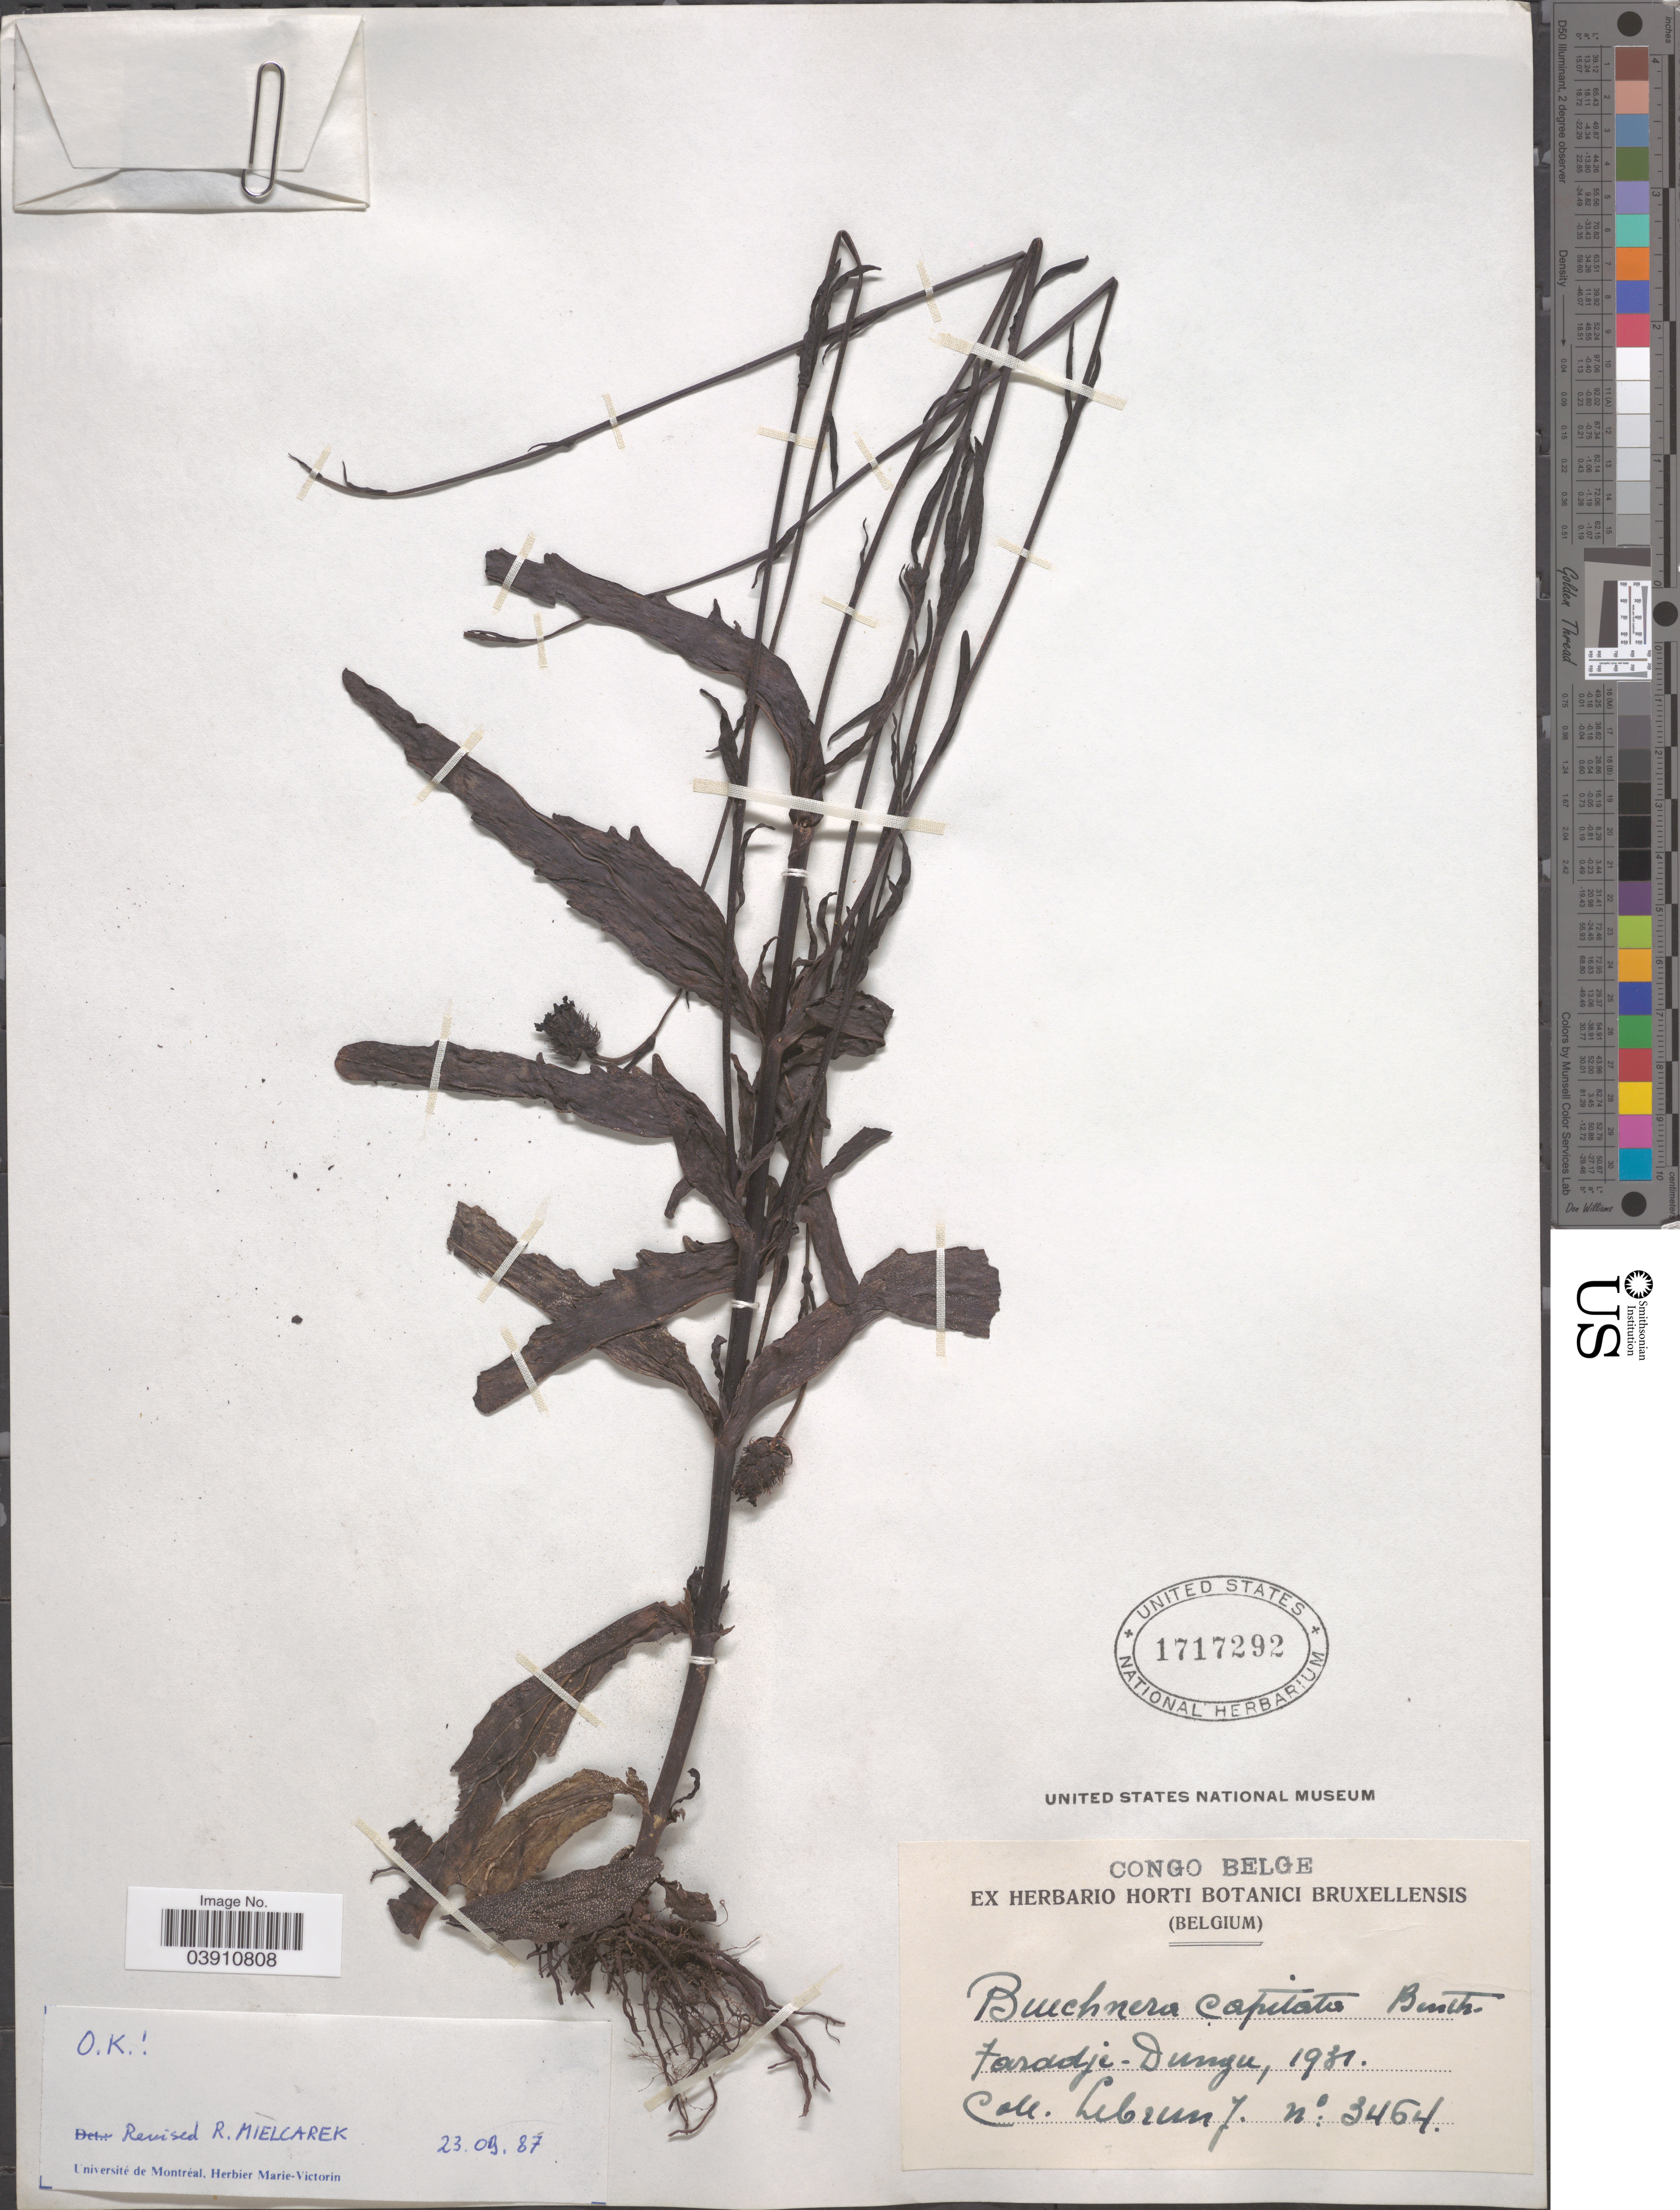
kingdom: Plantae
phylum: Tracheophyta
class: Magnoliopsida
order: Lamiales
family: Orobanchaceae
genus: Buchnera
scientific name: Buchnera capitata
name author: Benth.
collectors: J. A. Lebrun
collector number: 3464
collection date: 1931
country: Congo, Democratic Republic of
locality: Congo Belge. Faradje-Dungu.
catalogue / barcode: US 1717292